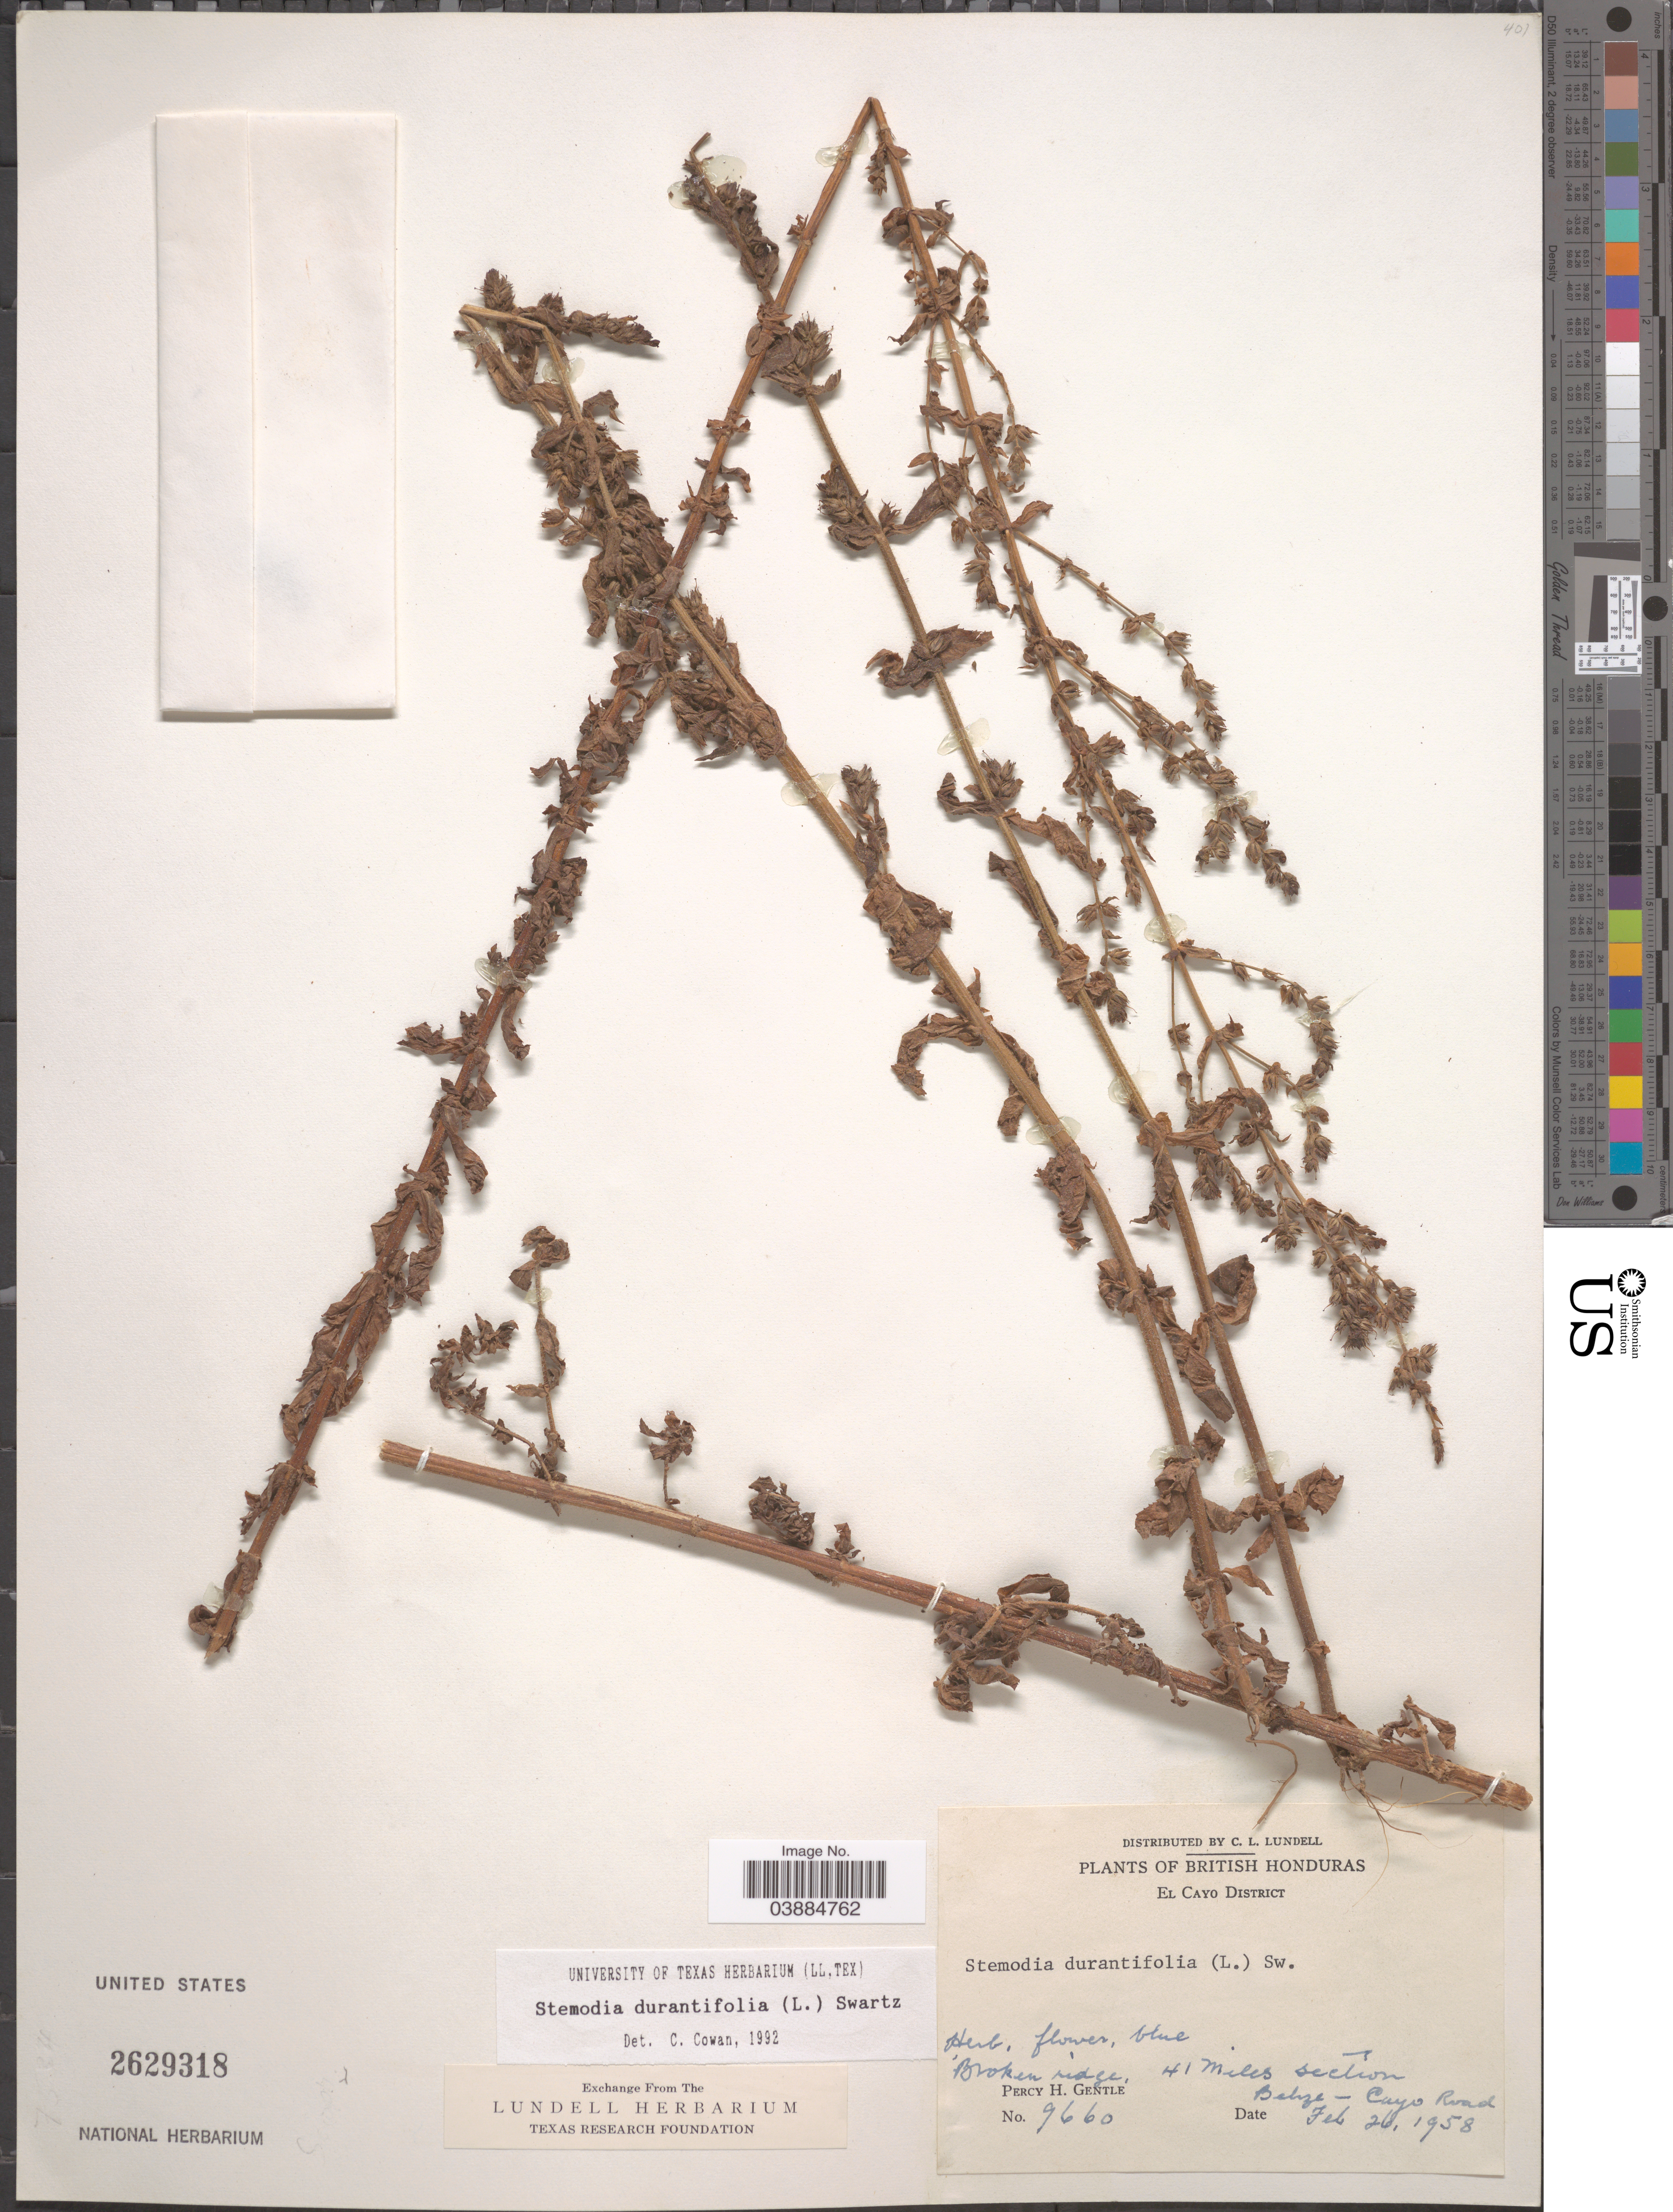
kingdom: Plantae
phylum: Tracheophyta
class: Magnoliopsida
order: Lamiales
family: Plantaginaceae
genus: Stemodia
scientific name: Stemodia durantifolia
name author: (L.) Sw.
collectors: P. H. Gentle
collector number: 9660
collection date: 1958-02-26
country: Belize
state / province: Cayo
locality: British Honduras. El Cayo District. Broken ridge, 41 miles section Belize - Cayo Road.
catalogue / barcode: US 2629318